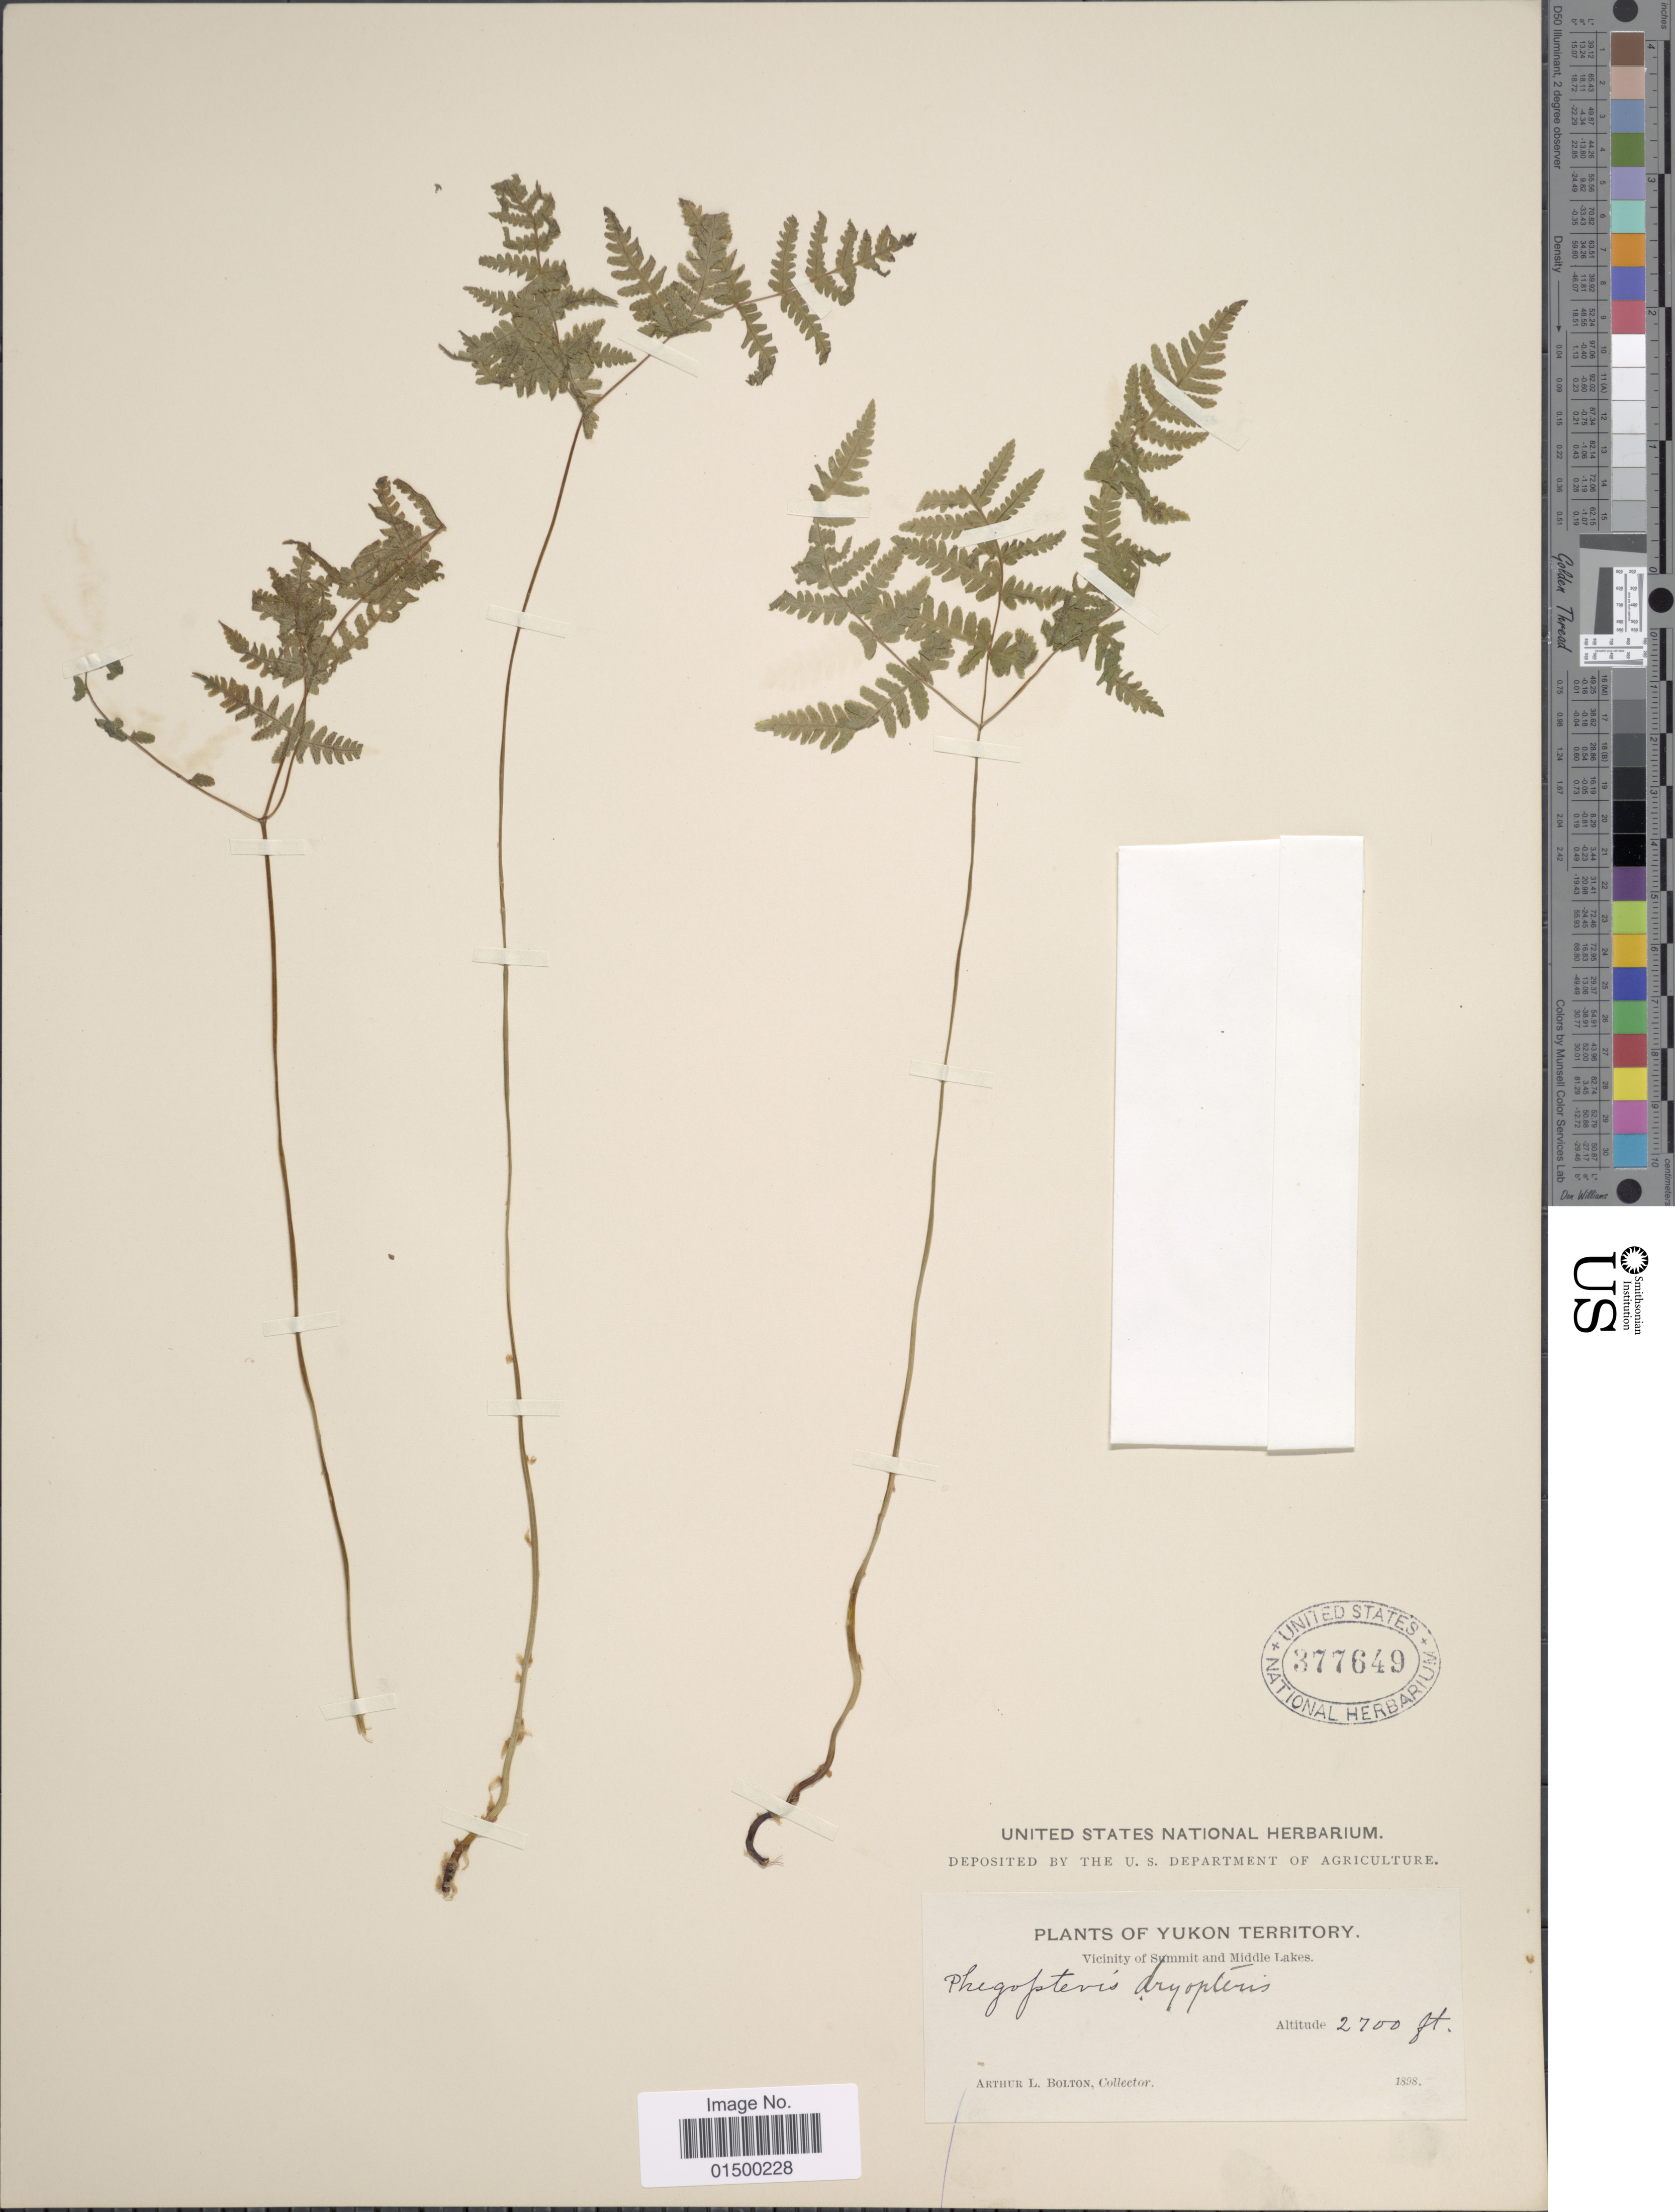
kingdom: Plantae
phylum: Tracheophyta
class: Polypodiopsida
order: Polypodiales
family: Cystopteridaceae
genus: Gymnocarpium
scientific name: Gymnocarpium disjunctum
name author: (Rupr.) Ching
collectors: A. Bolton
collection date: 1898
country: Canada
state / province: Yukon Territory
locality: Vicinity of Summit and Middle Lakes.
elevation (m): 823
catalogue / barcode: US 377649